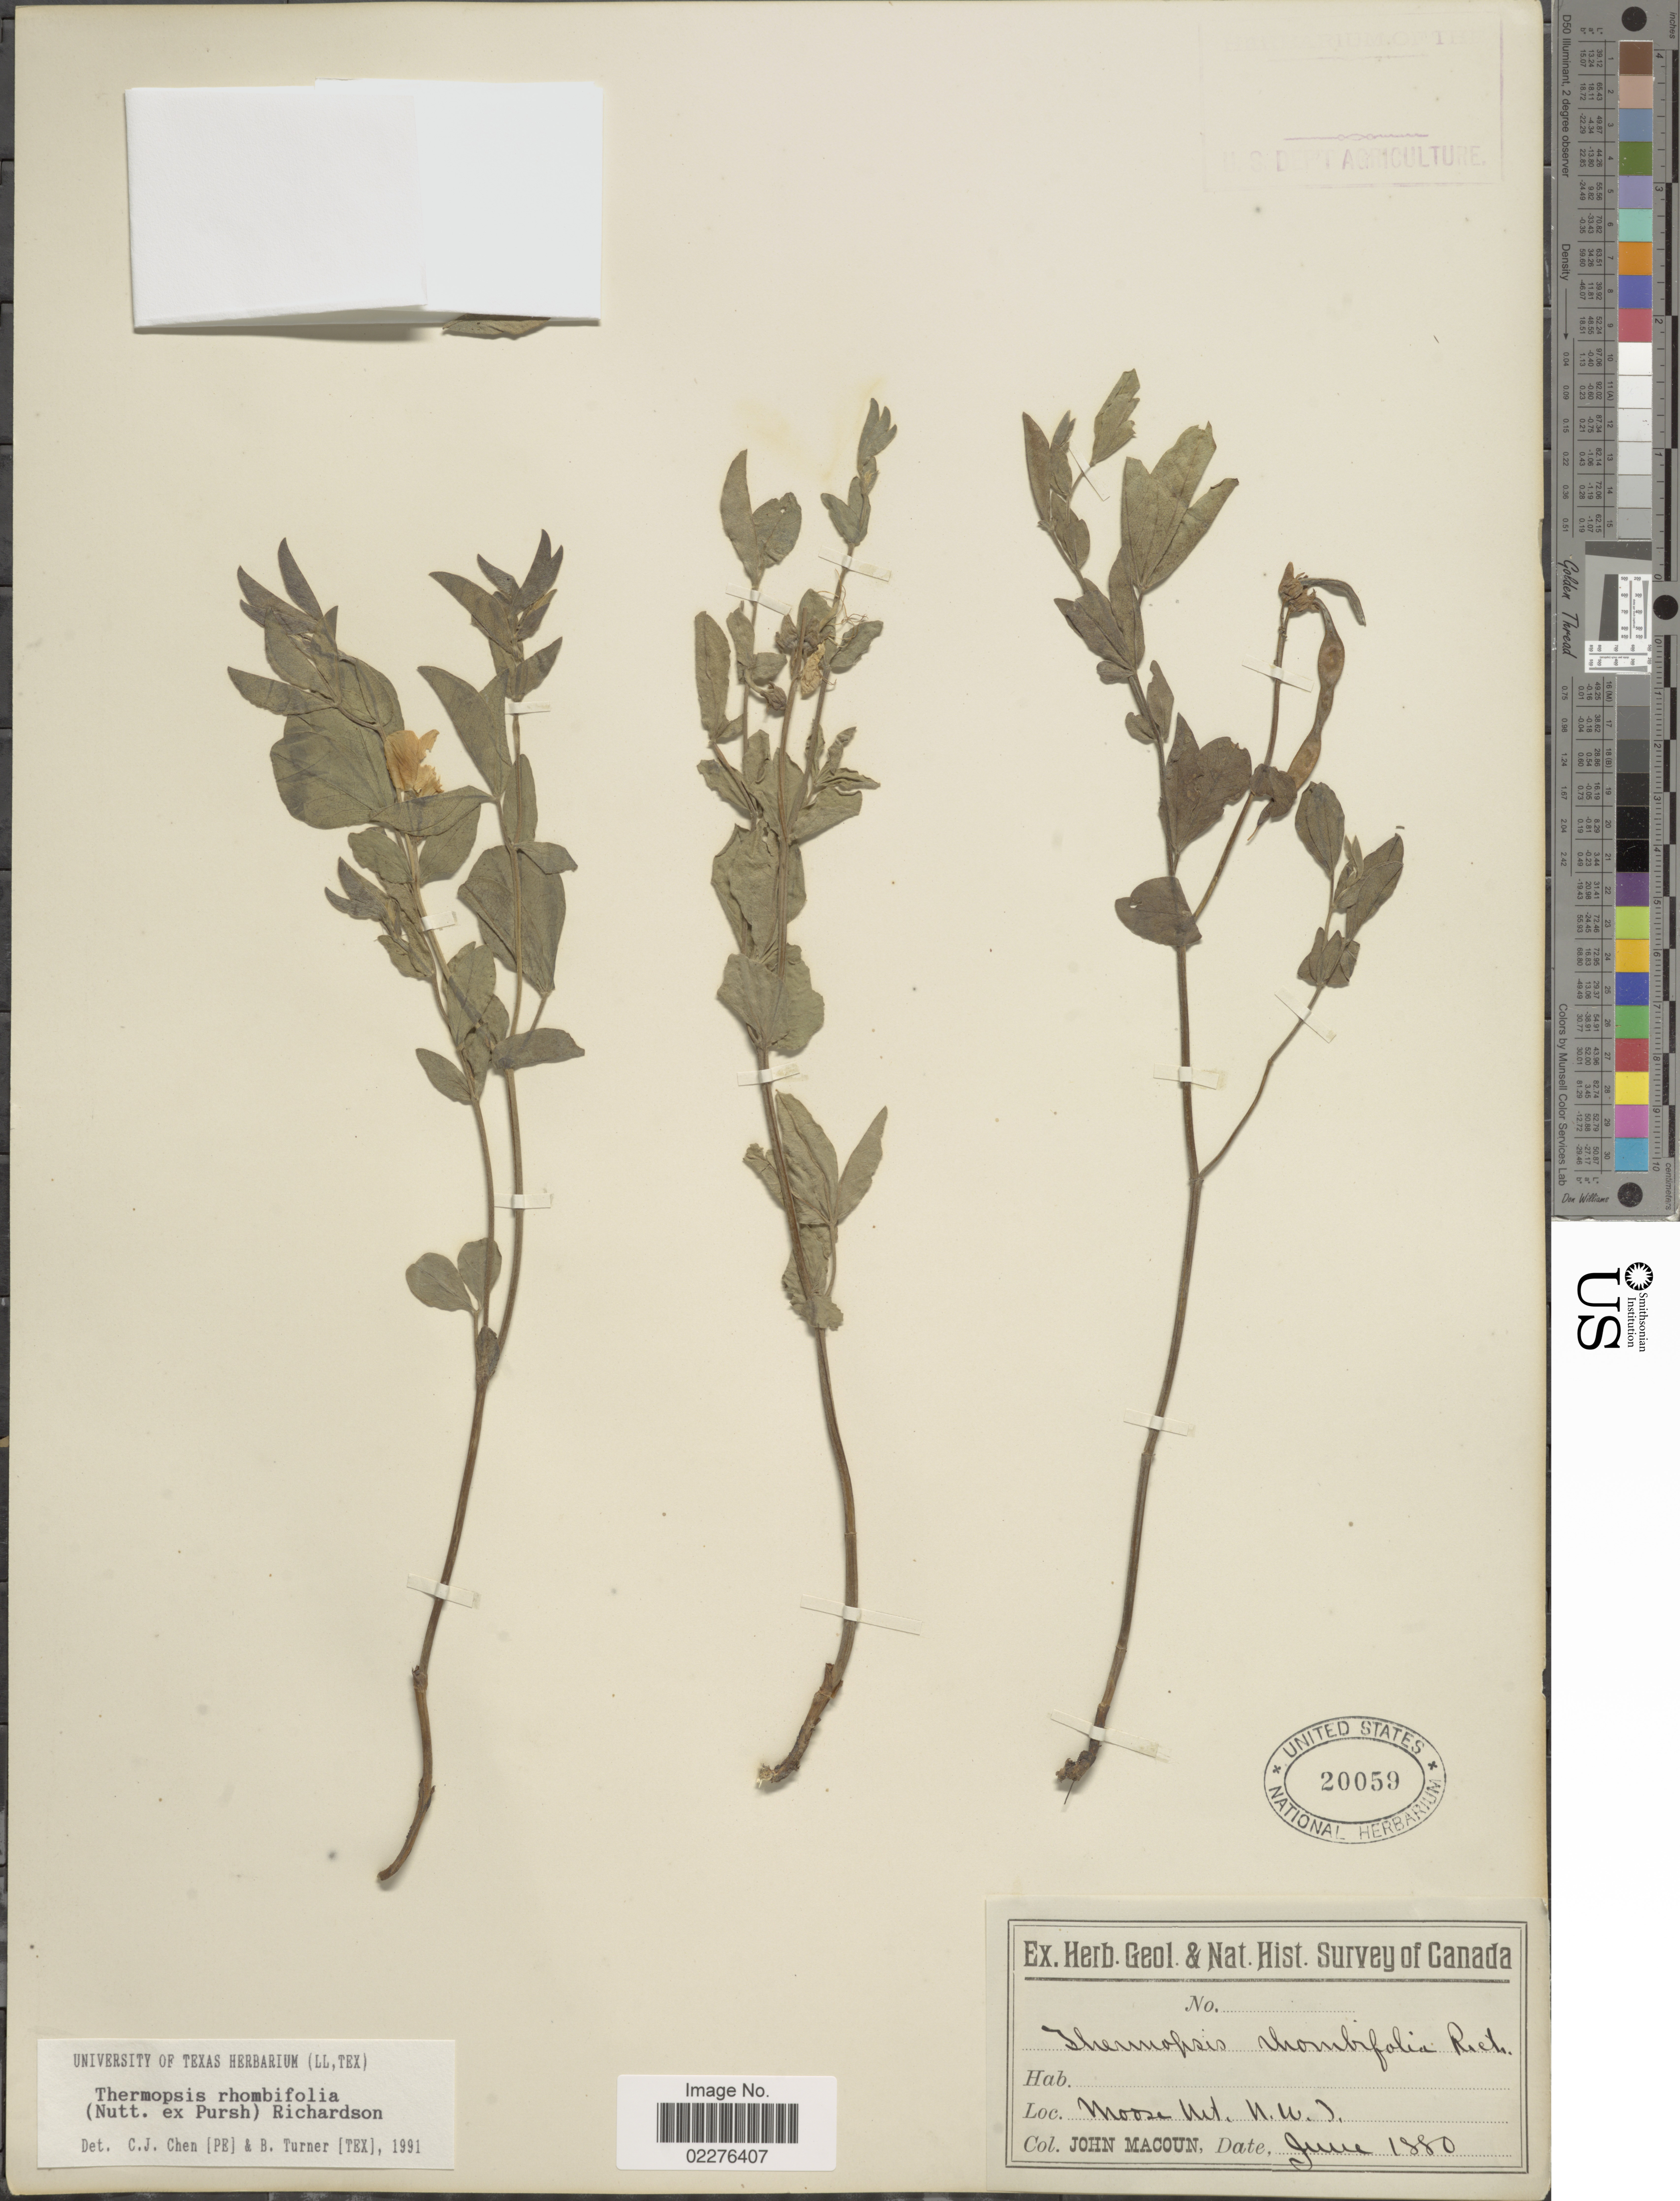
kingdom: Plantae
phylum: Tracheophyta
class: Magnoliopsida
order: Fabales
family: Fabaceae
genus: Thermopsis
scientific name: Thermopsis rhombifolia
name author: Richardson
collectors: J. Macoun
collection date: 1880-06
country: Canada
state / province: Alberta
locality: Moose Mt N.W. J.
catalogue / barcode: US 20059